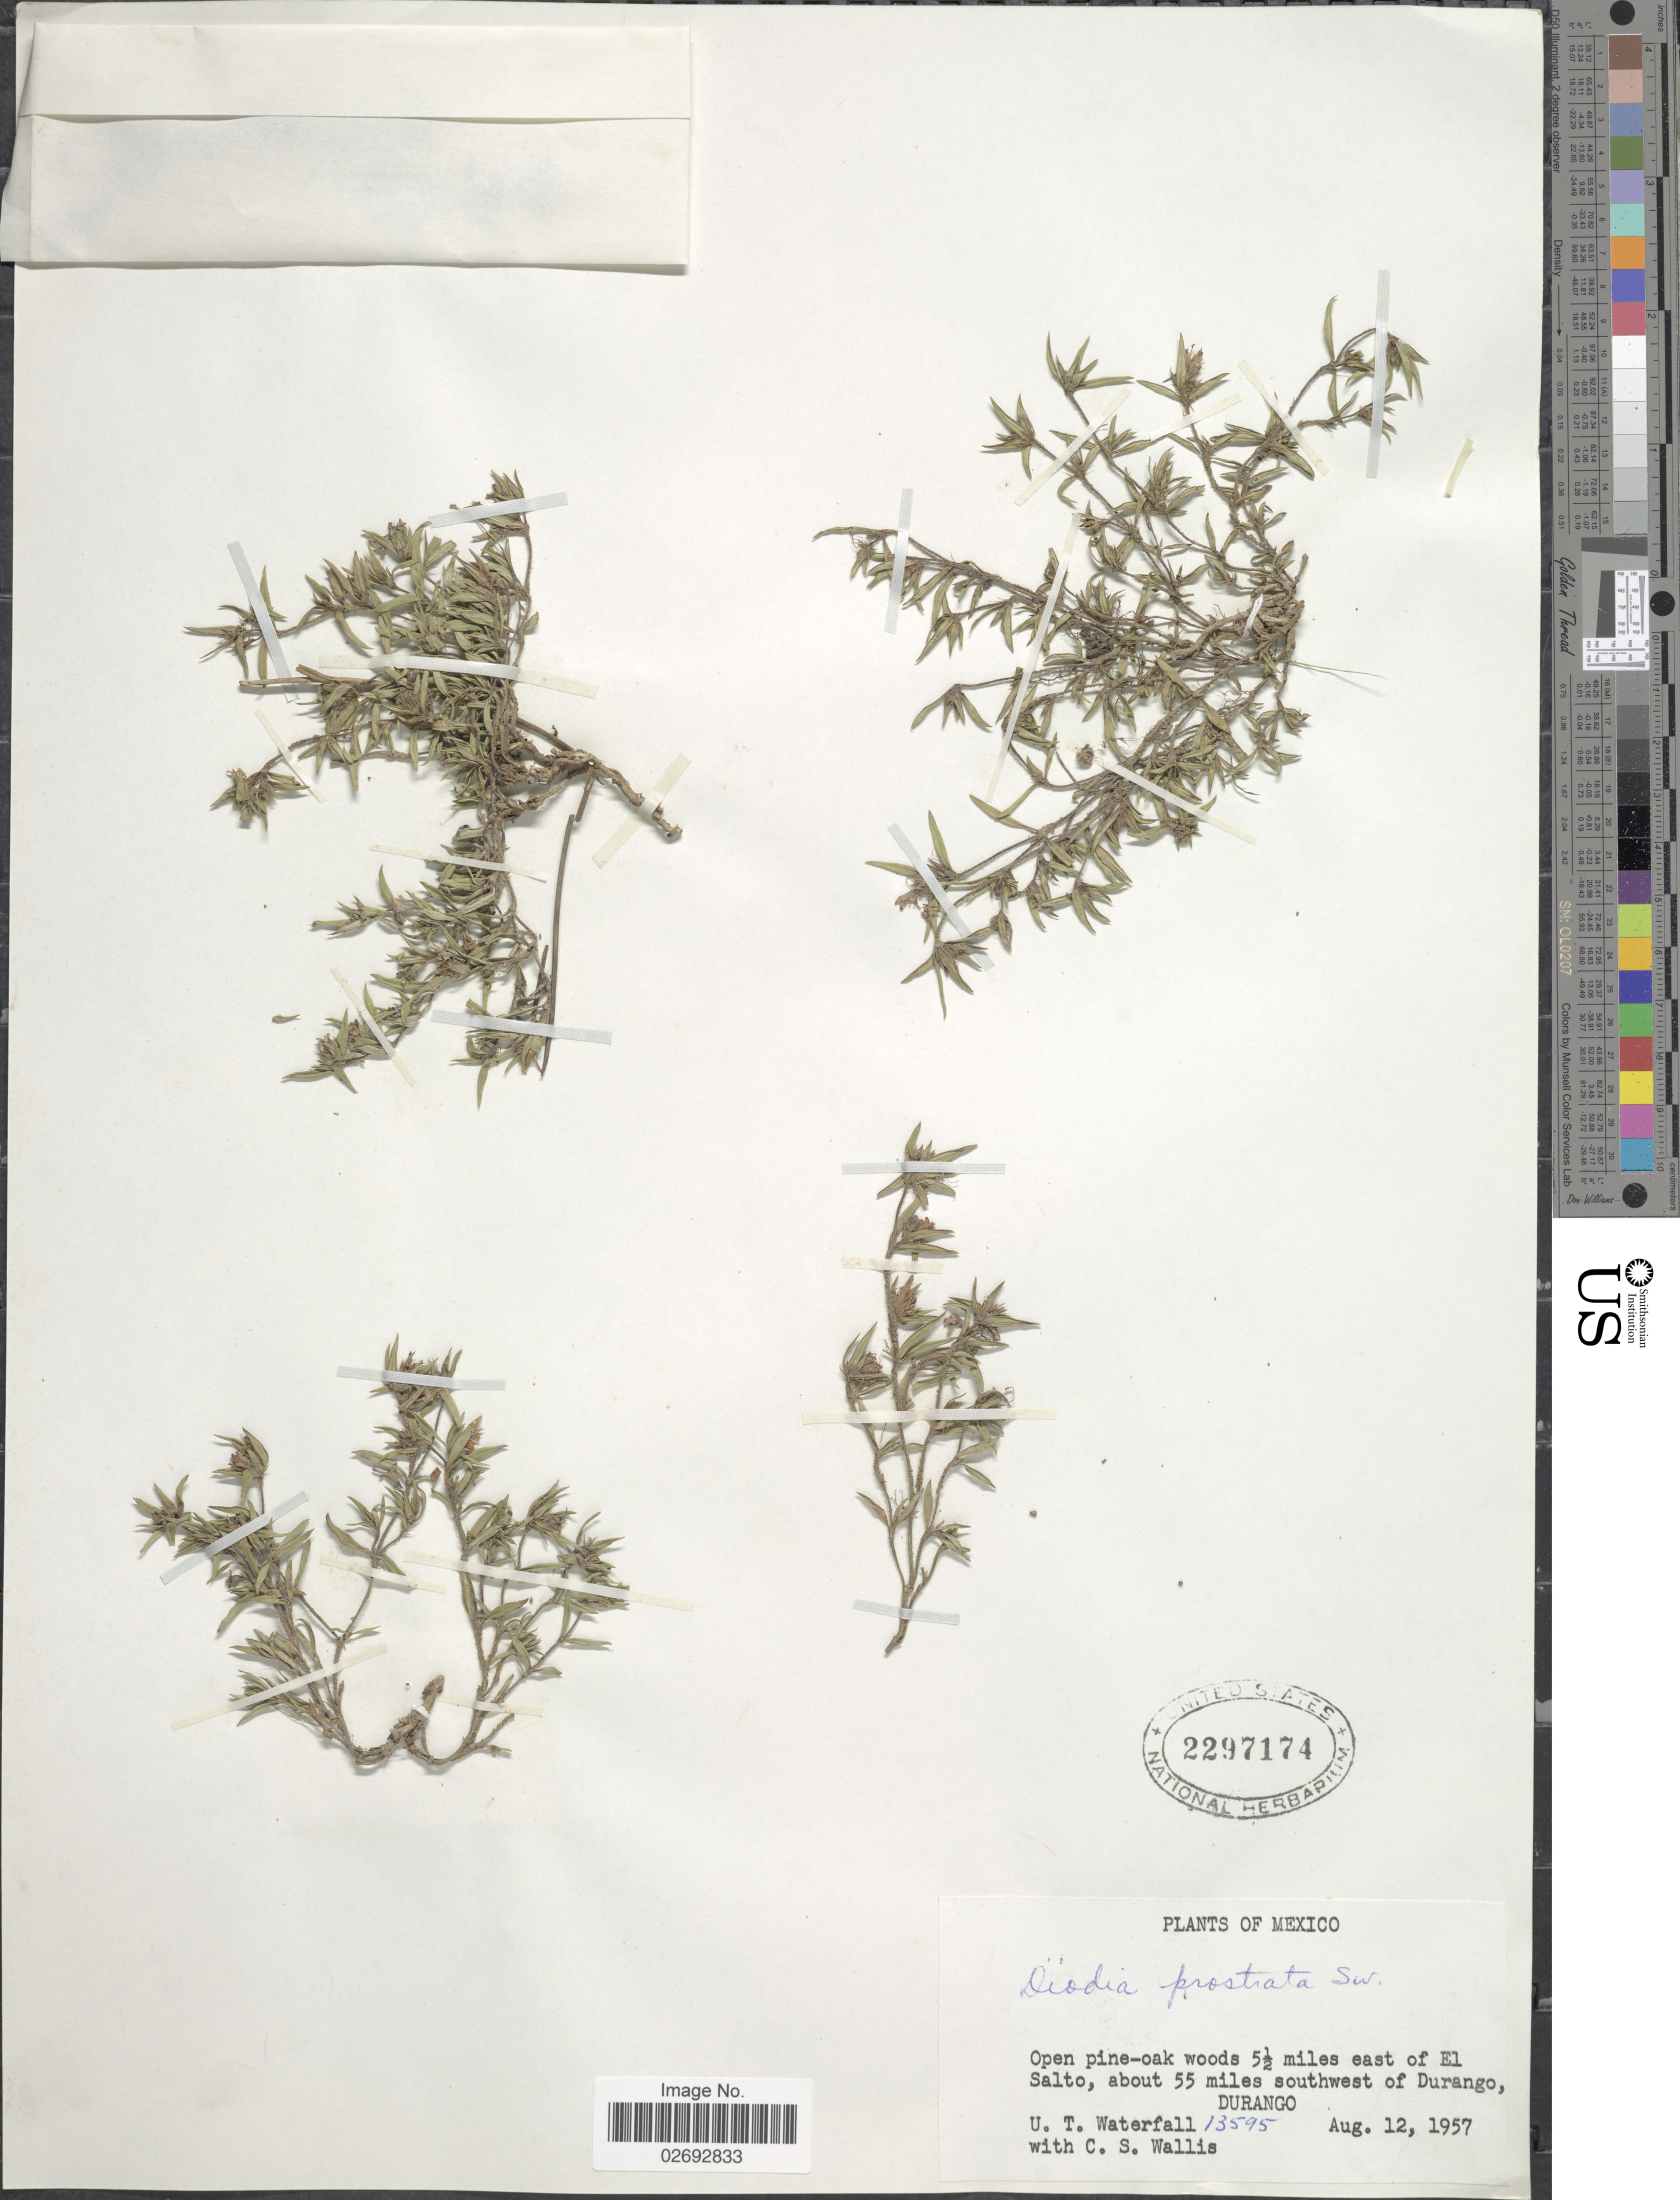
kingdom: Plantae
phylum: Tracheophyta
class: Magnoliopsida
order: Gentianales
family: Rubiaceae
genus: Richardia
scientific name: Richardia tricocca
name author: (Torr.) Standl.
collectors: U. T. Waterfall & C. S. Wallis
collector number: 13595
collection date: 1957-08-12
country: Mexico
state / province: Durango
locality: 5½ miles east of El Salto, about 55 miles southwest of Durango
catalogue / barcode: US 2297174